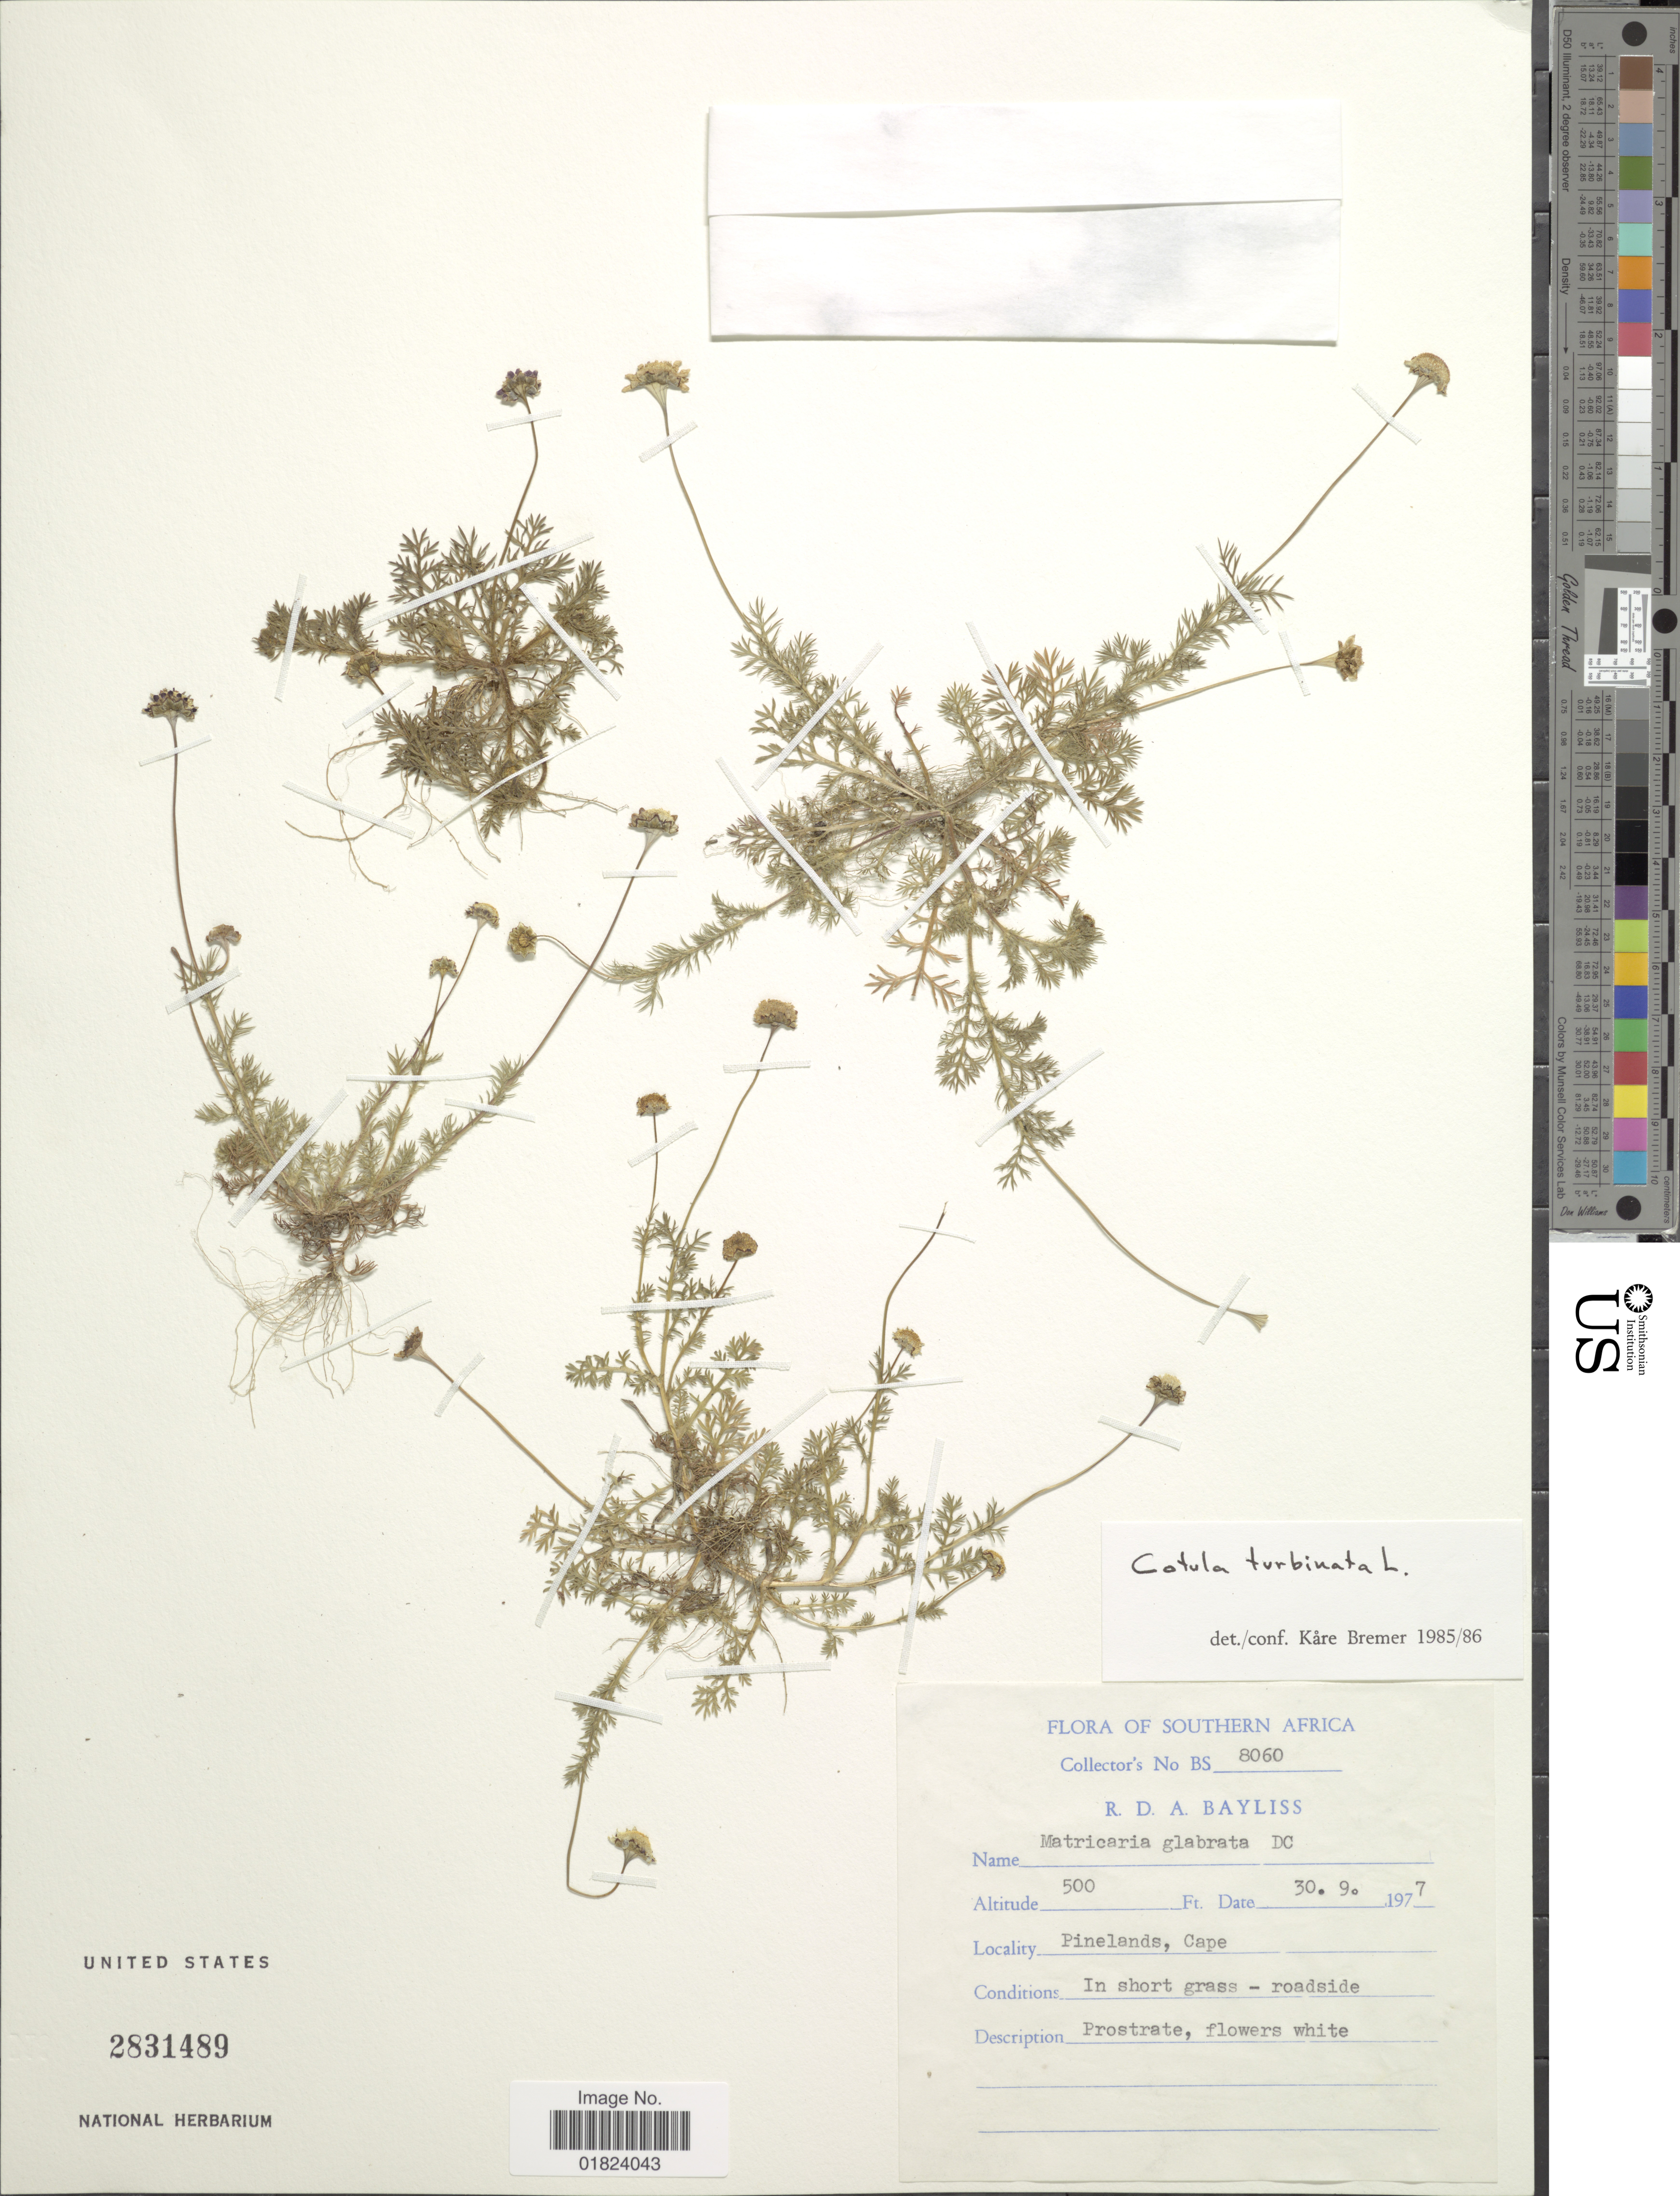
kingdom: Plantae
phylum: Tracheophyta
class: Magnoliopsida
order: Asterales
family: Asteraceae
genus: Cotula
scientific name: Cotula turbinata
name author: L.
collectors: R. Bayliss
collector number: BS 8060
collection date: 1977-09-30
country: South Africa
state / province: Western Cape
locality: Pinelands, Cape, roadside.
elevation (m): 152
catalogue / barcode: US 2831489